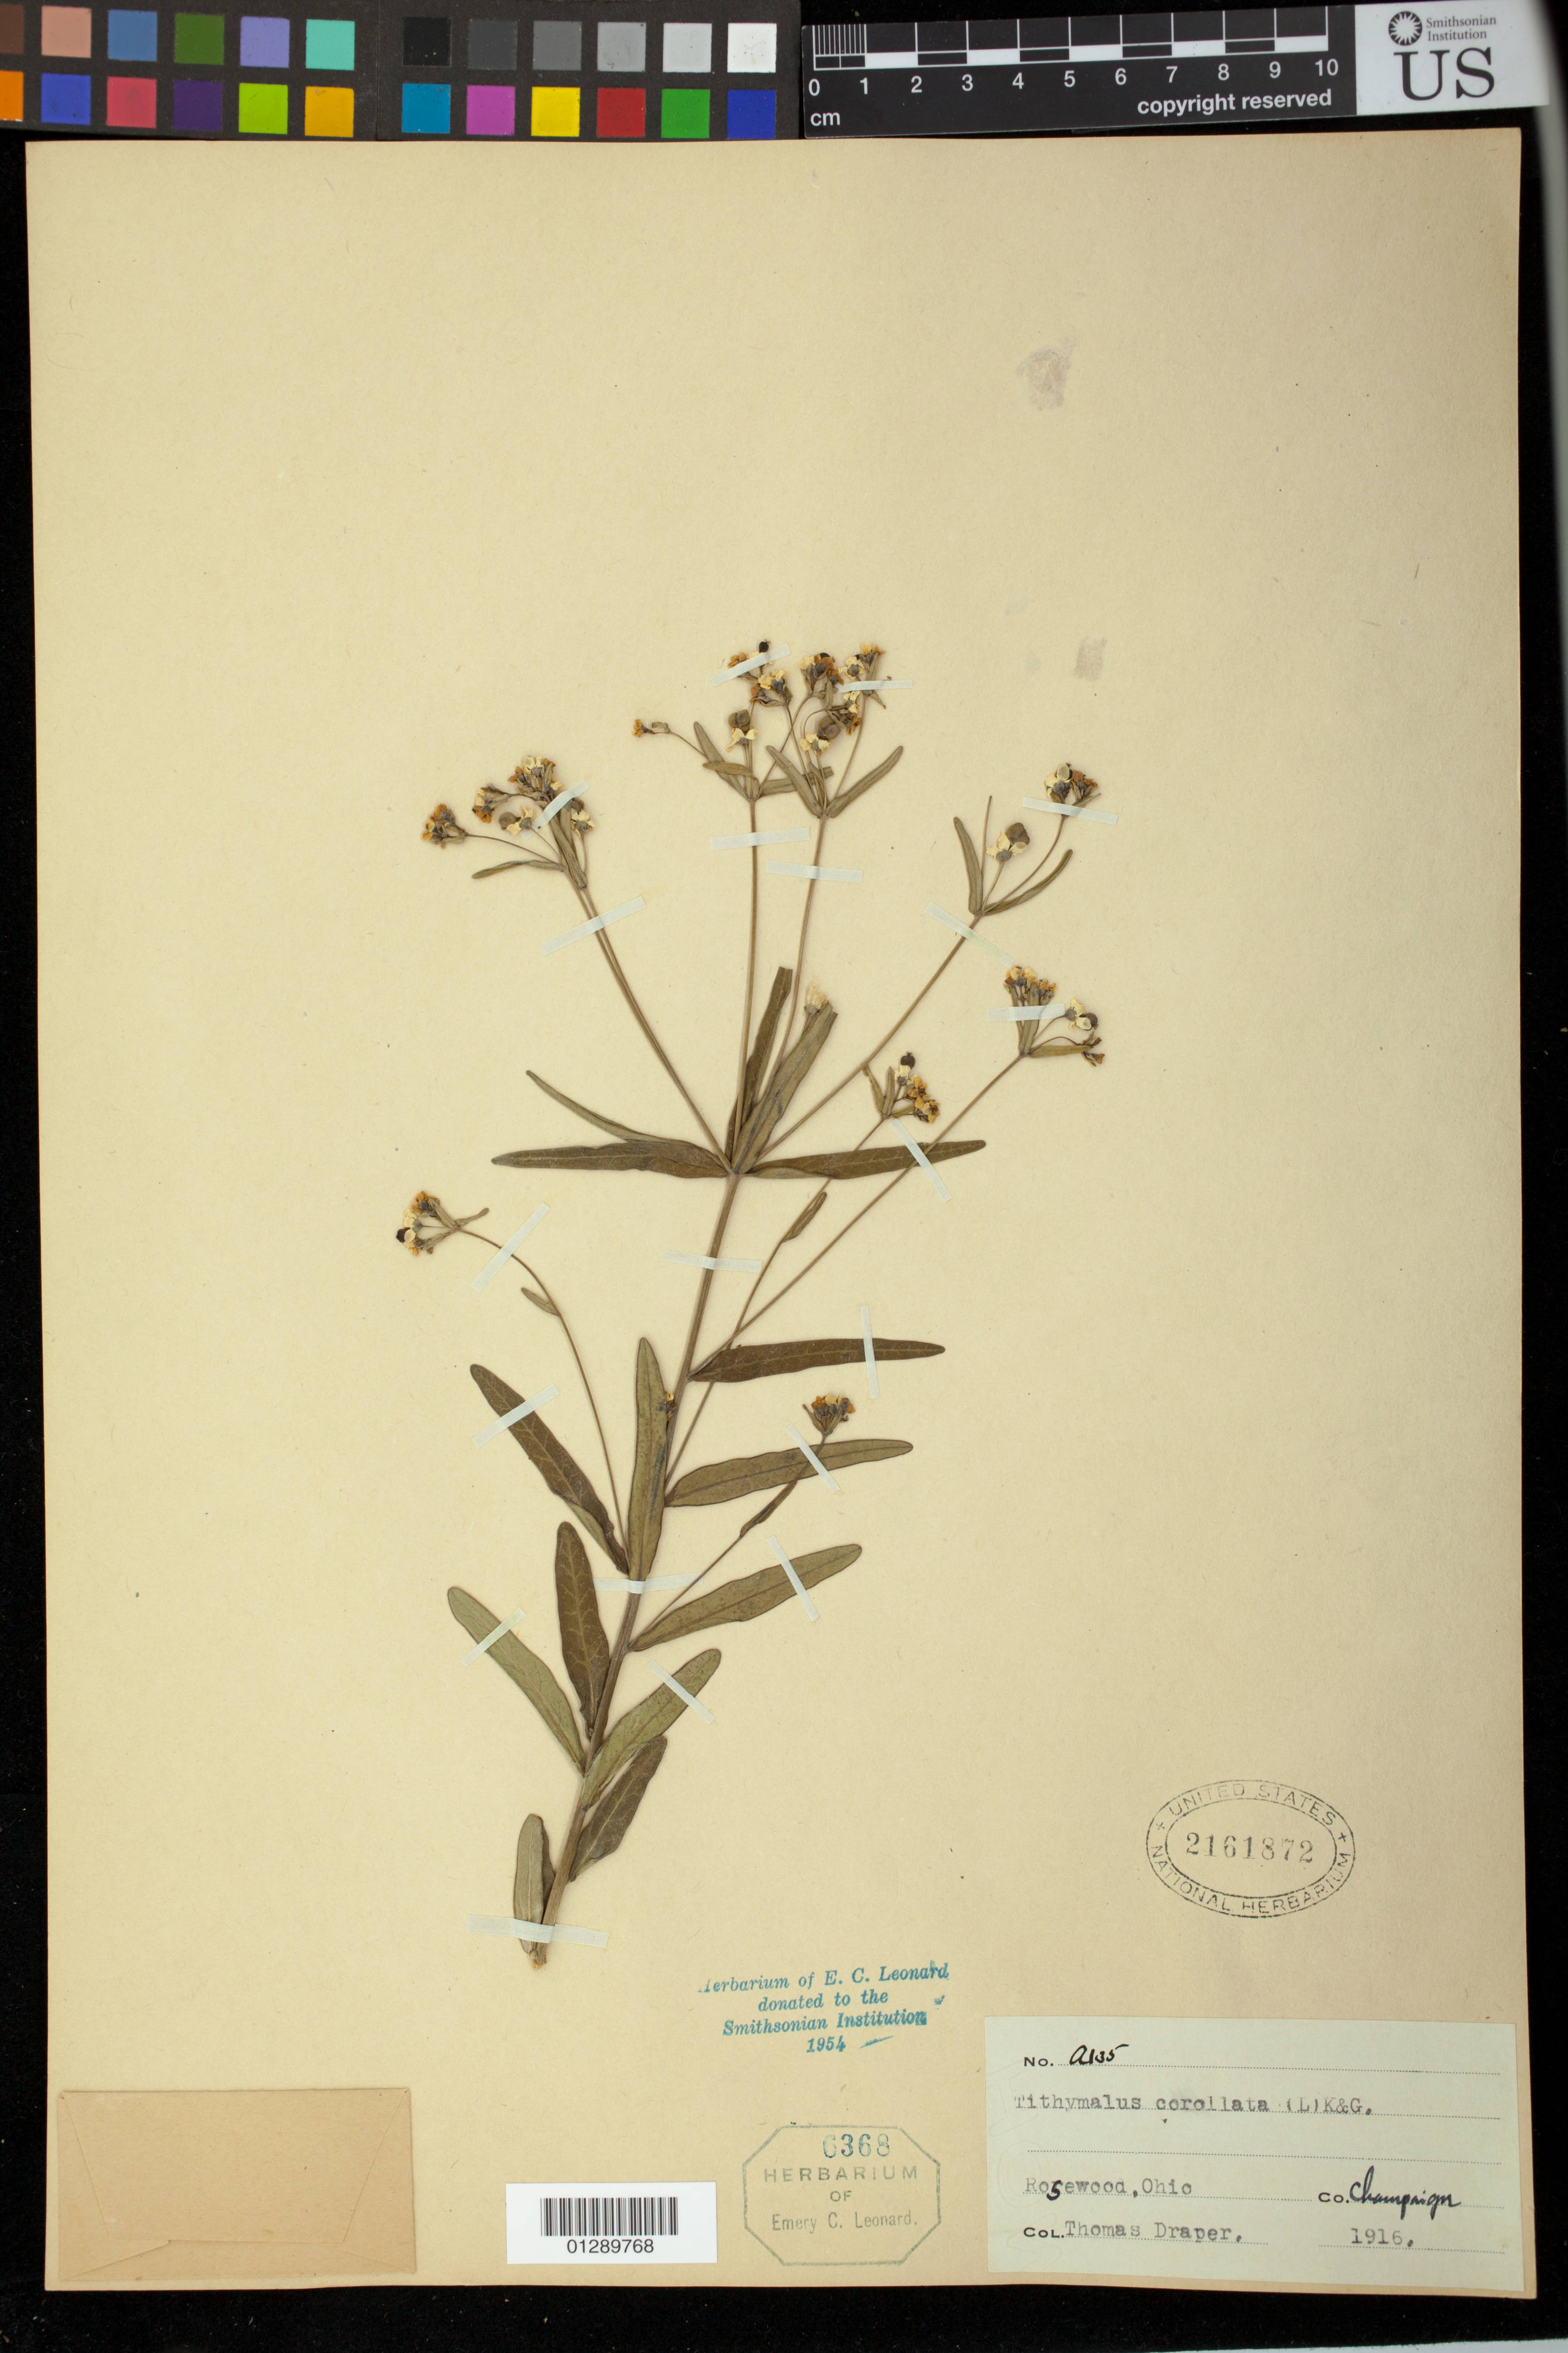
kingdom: Plantae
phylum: Tracheophyta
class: Magnoliopsida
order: Malpighiales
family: Euphorbiaceae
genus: Euphorbia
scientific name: Euphorbia corollata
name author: L.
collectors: T. Draper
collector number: a135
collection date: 1916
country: United States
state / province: Ohio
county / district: Champaign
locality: Rosewood.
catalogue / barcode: US 2161872